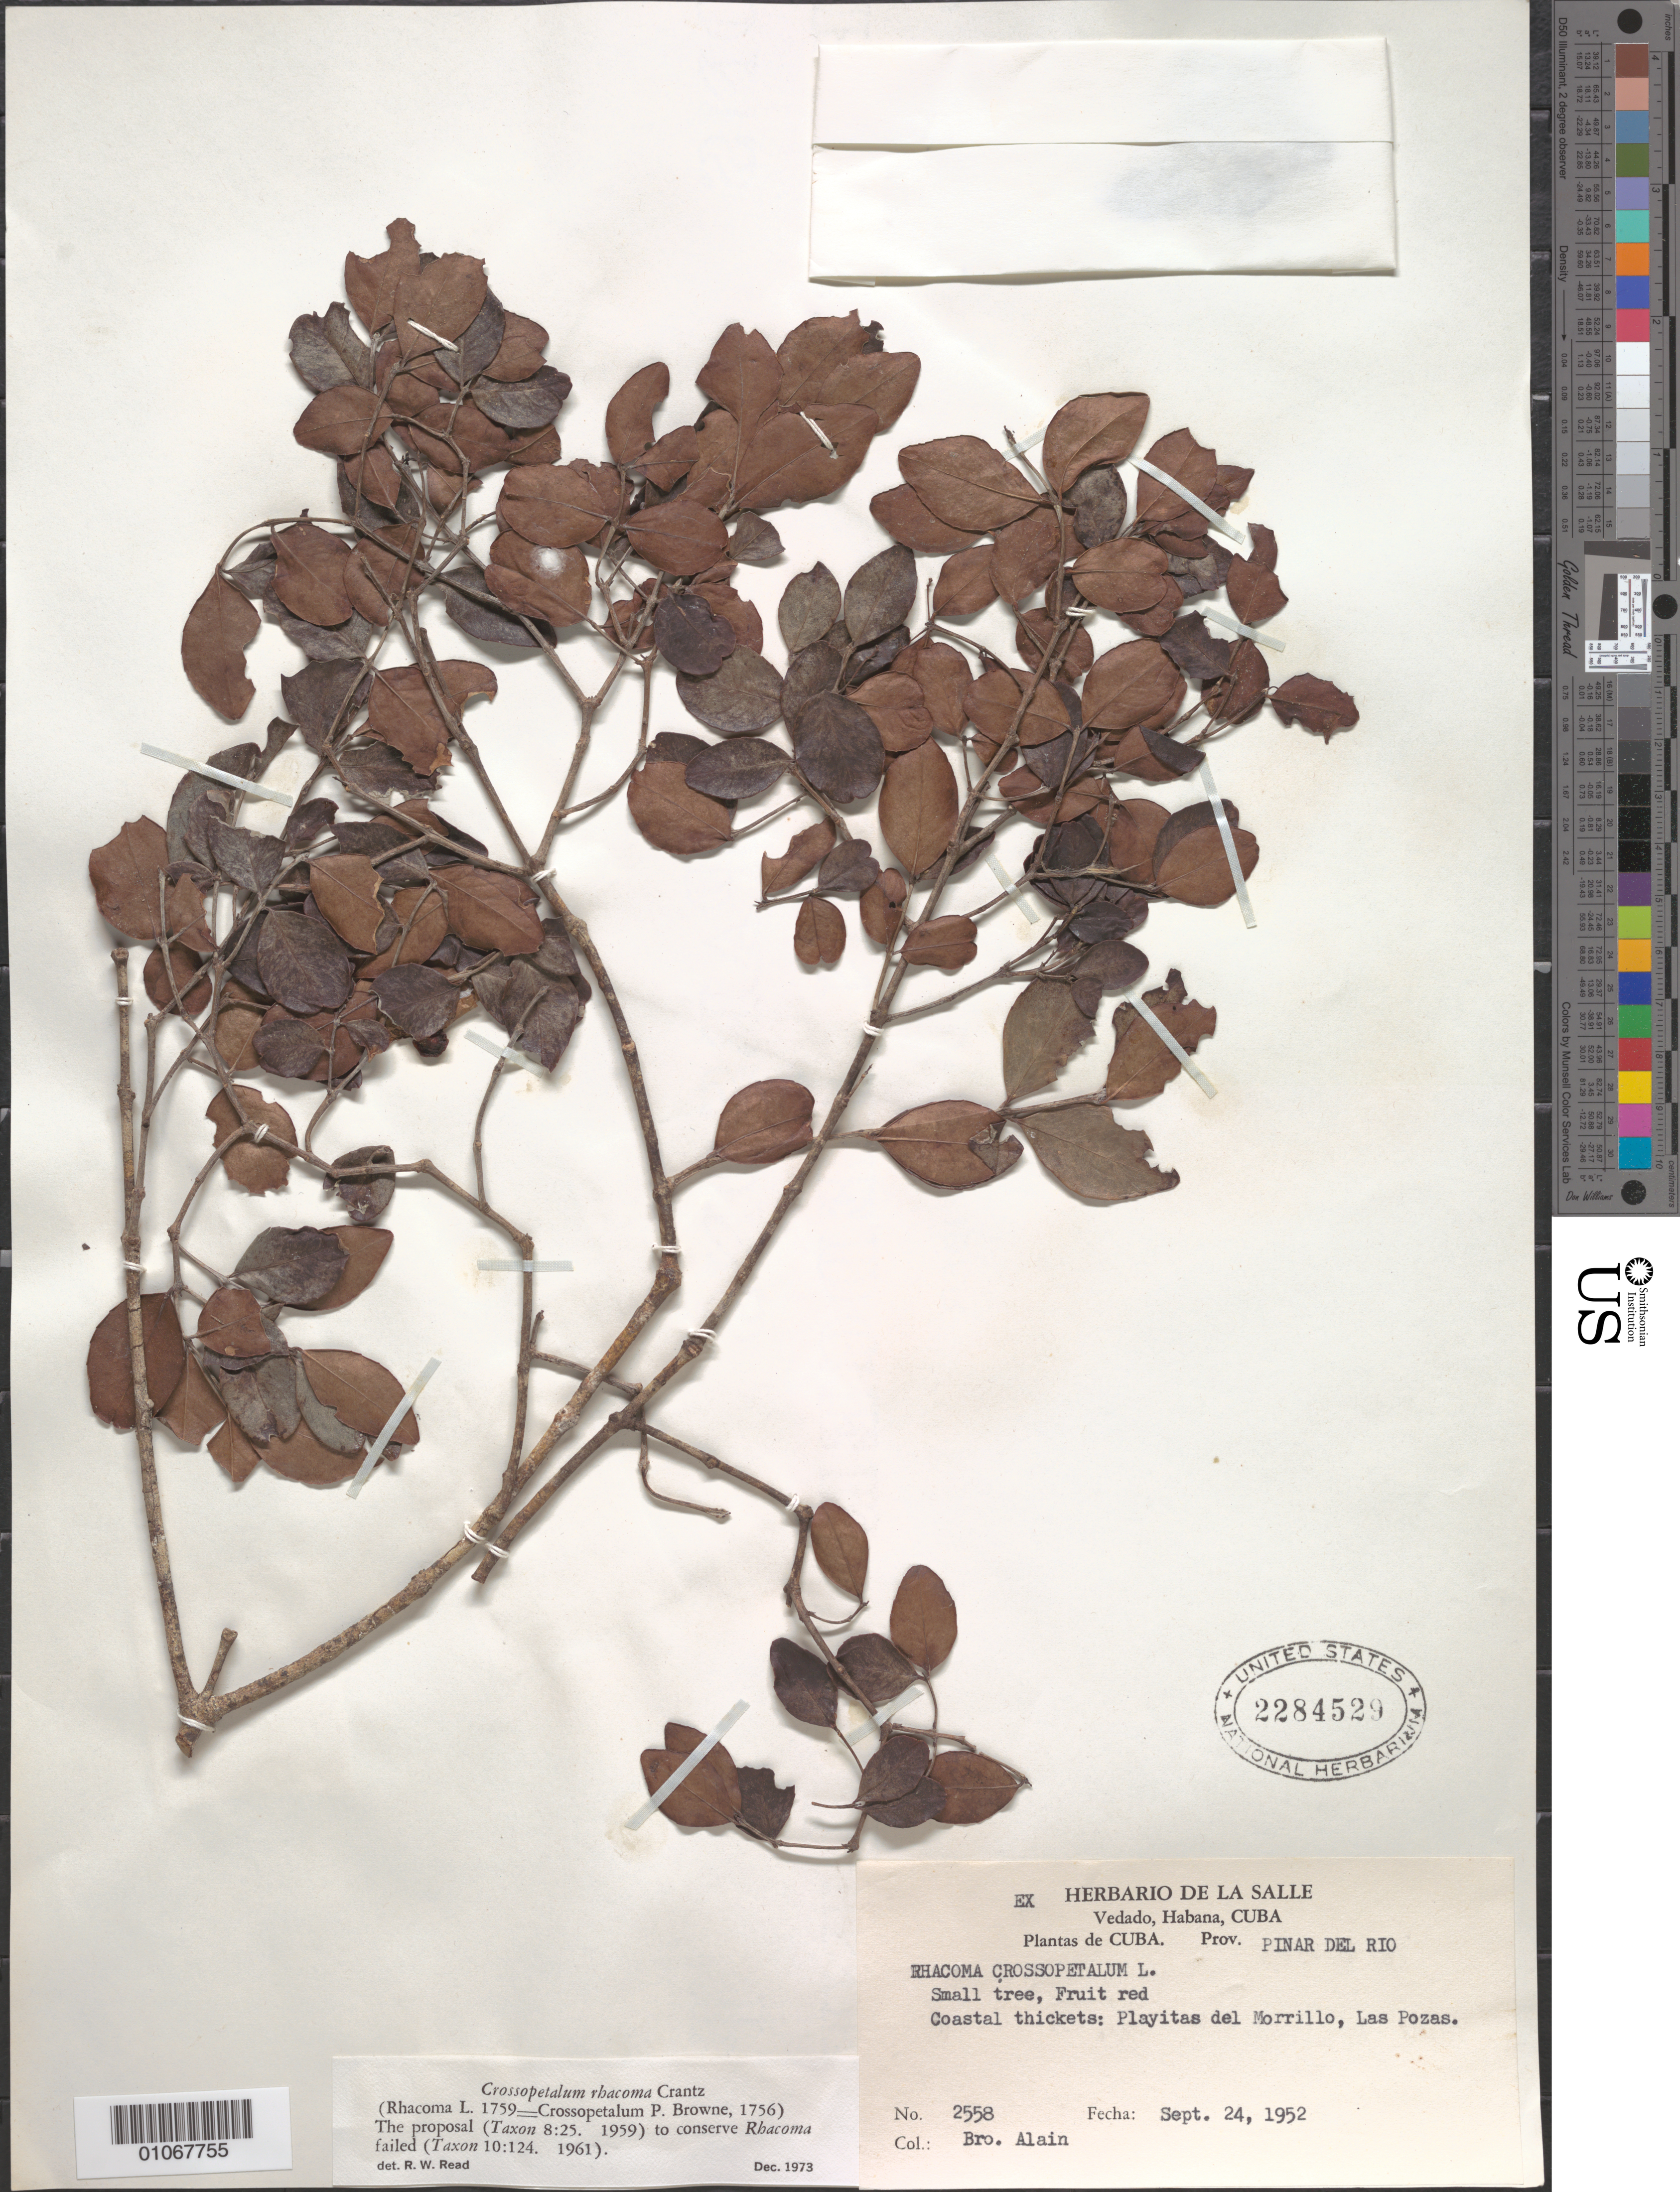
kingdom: Plantae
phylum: Tracheophyta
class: Magnoliopsida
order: Celastrales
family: Celastraceae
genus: Crossopetalum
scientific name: Crossopetalum rhacoma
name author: Crantz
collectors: A. H. Liogier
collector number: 2558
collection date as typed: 24 Sep 1952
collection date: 1952-09-24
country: Cuba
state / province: Pinar del Rio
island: Cuba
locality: Coastal thickets: Playitas del Morillo, Las Pozas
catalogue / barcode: US 2284529